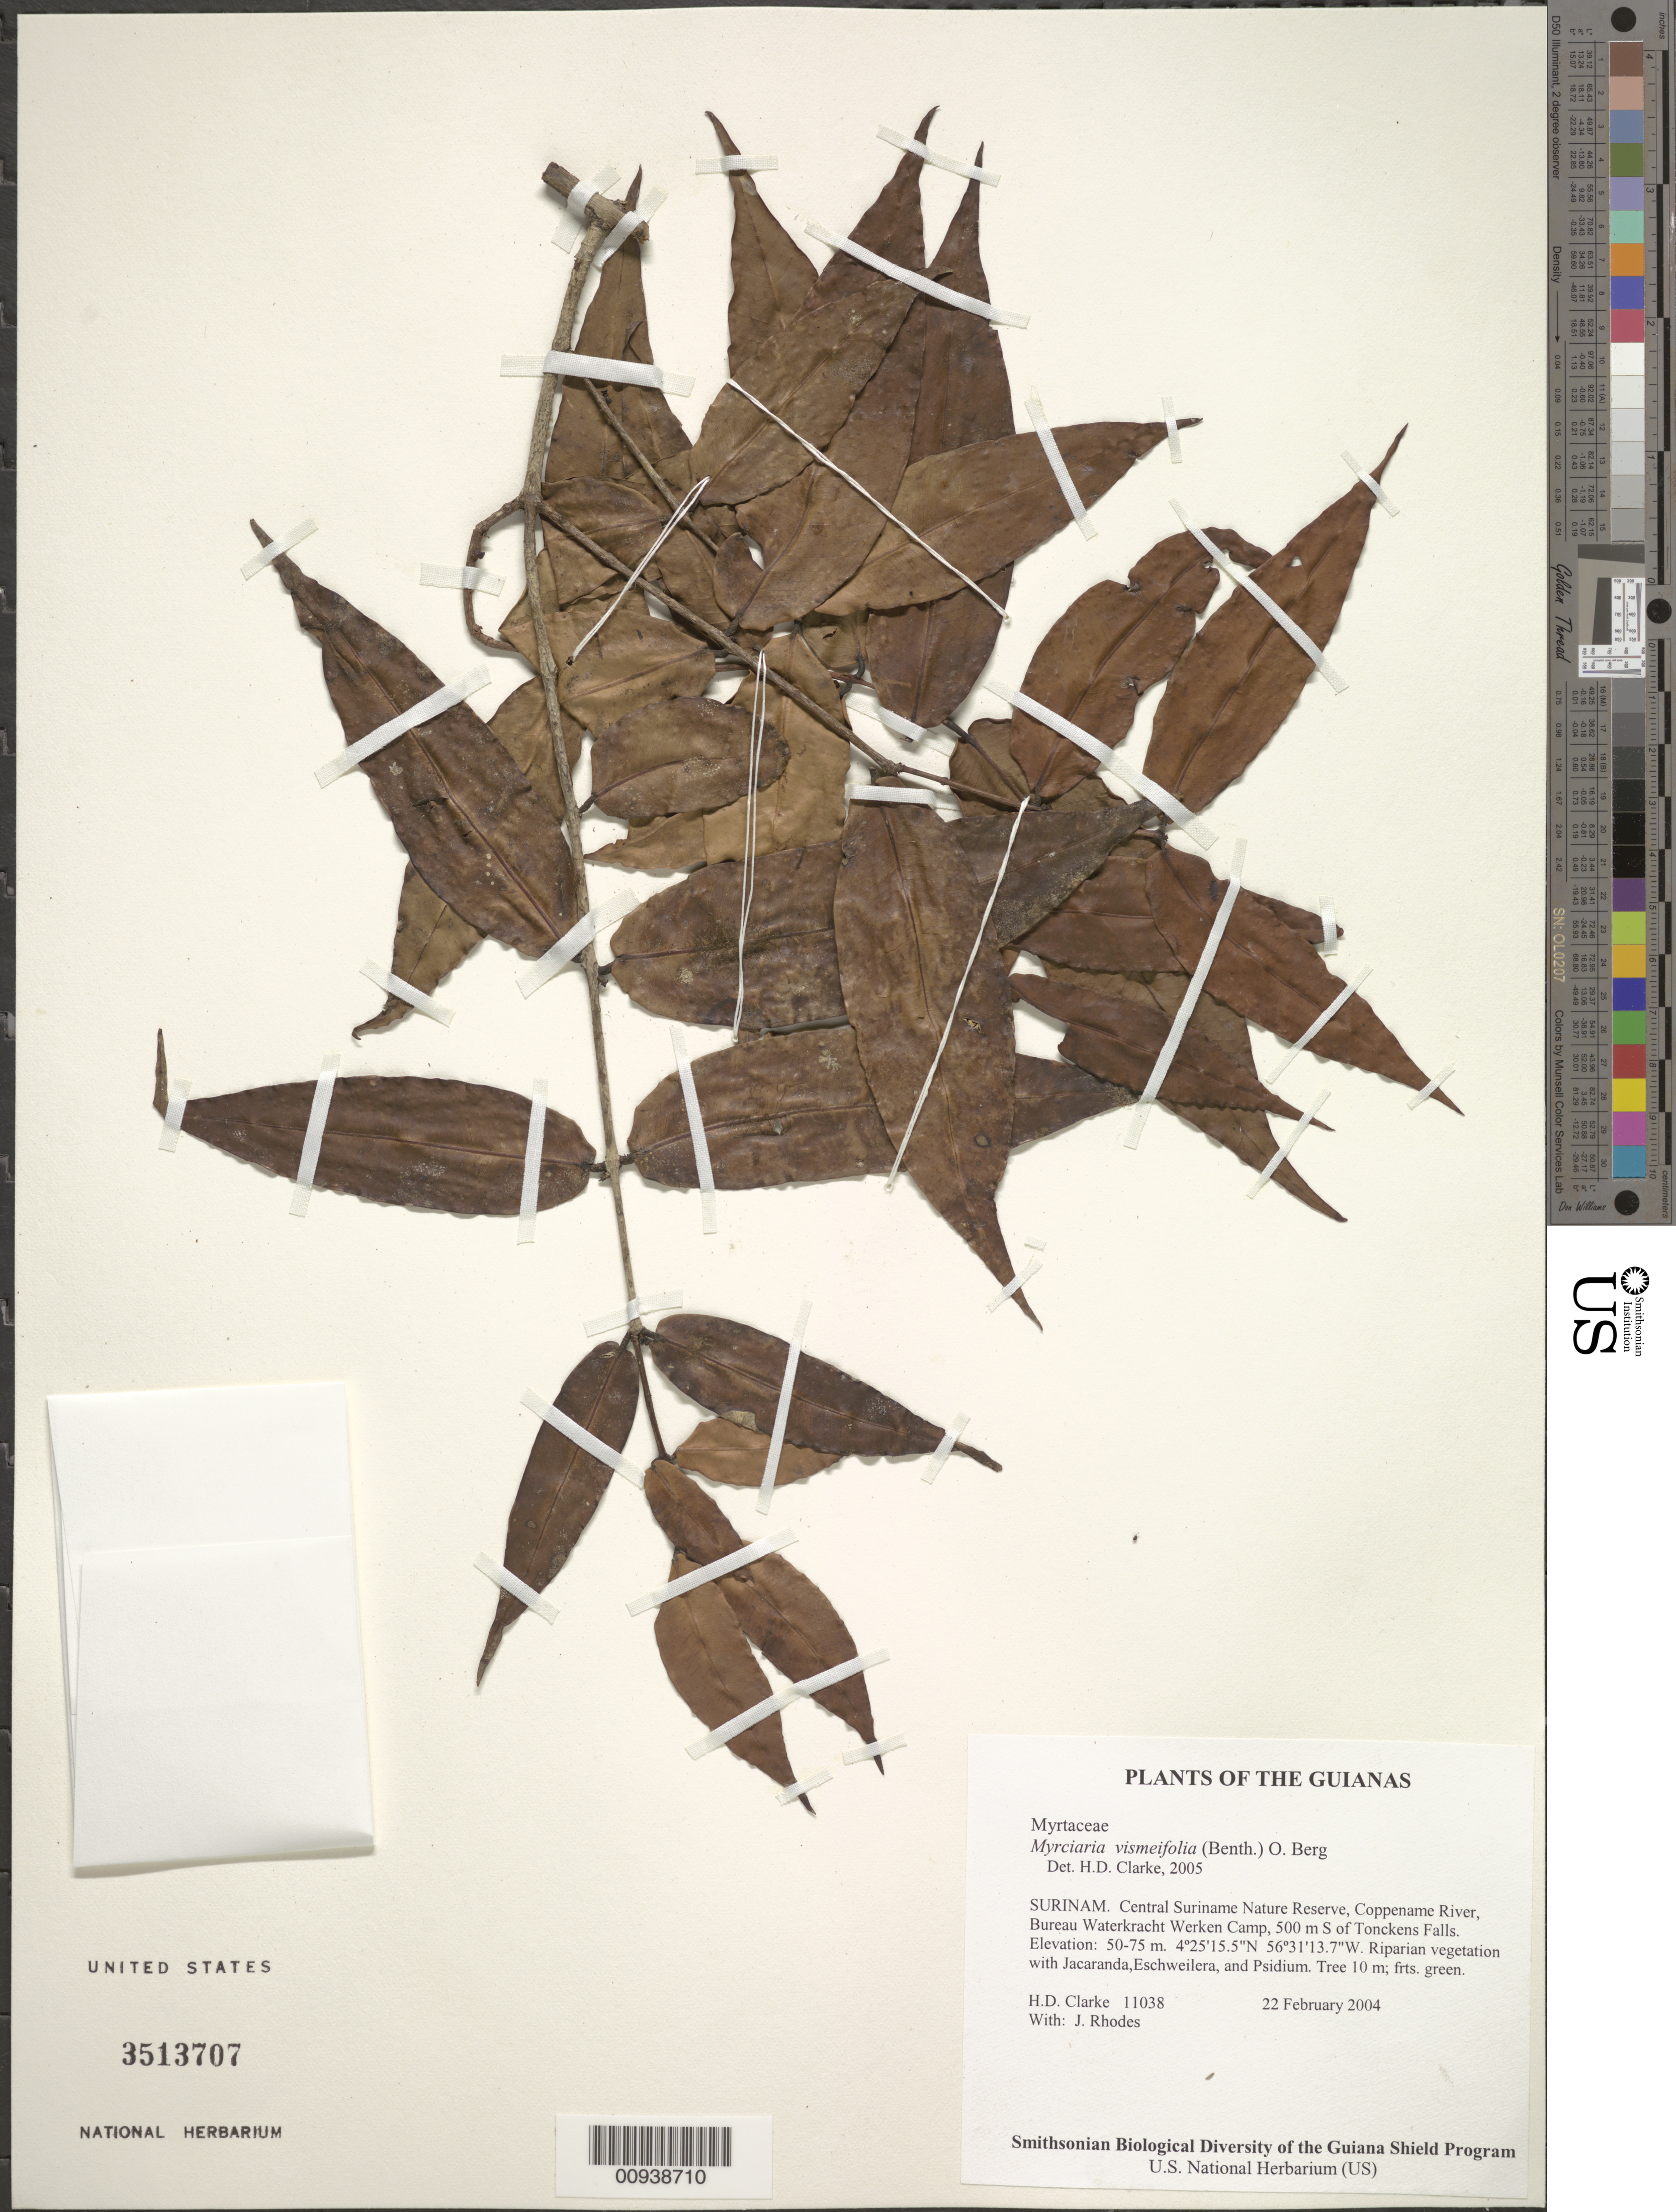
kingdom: Plantae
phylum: Tracheophyta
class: Magnoliopsida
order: Myrtales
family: Myrtaceae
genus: Myrciaria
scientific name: Myrciaria vismiifolia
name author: (Benth.) O. Berg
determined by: Clarke, H. D., University of North Carolina (Asheville)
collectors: H. D. Clarke & J. Rhodes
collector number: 11038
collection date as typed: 22 February 2004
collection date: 2004-02-22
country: Suriname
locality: Central Suriname Nature Reserve, Coppename River, Bureau Waterkracht Werken Camp, 500 m S of Tonckens Falls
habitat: Riparian vegetation with Jacaranda,Eschweilera, and Psidium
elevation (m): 50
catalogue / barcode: US 3513707